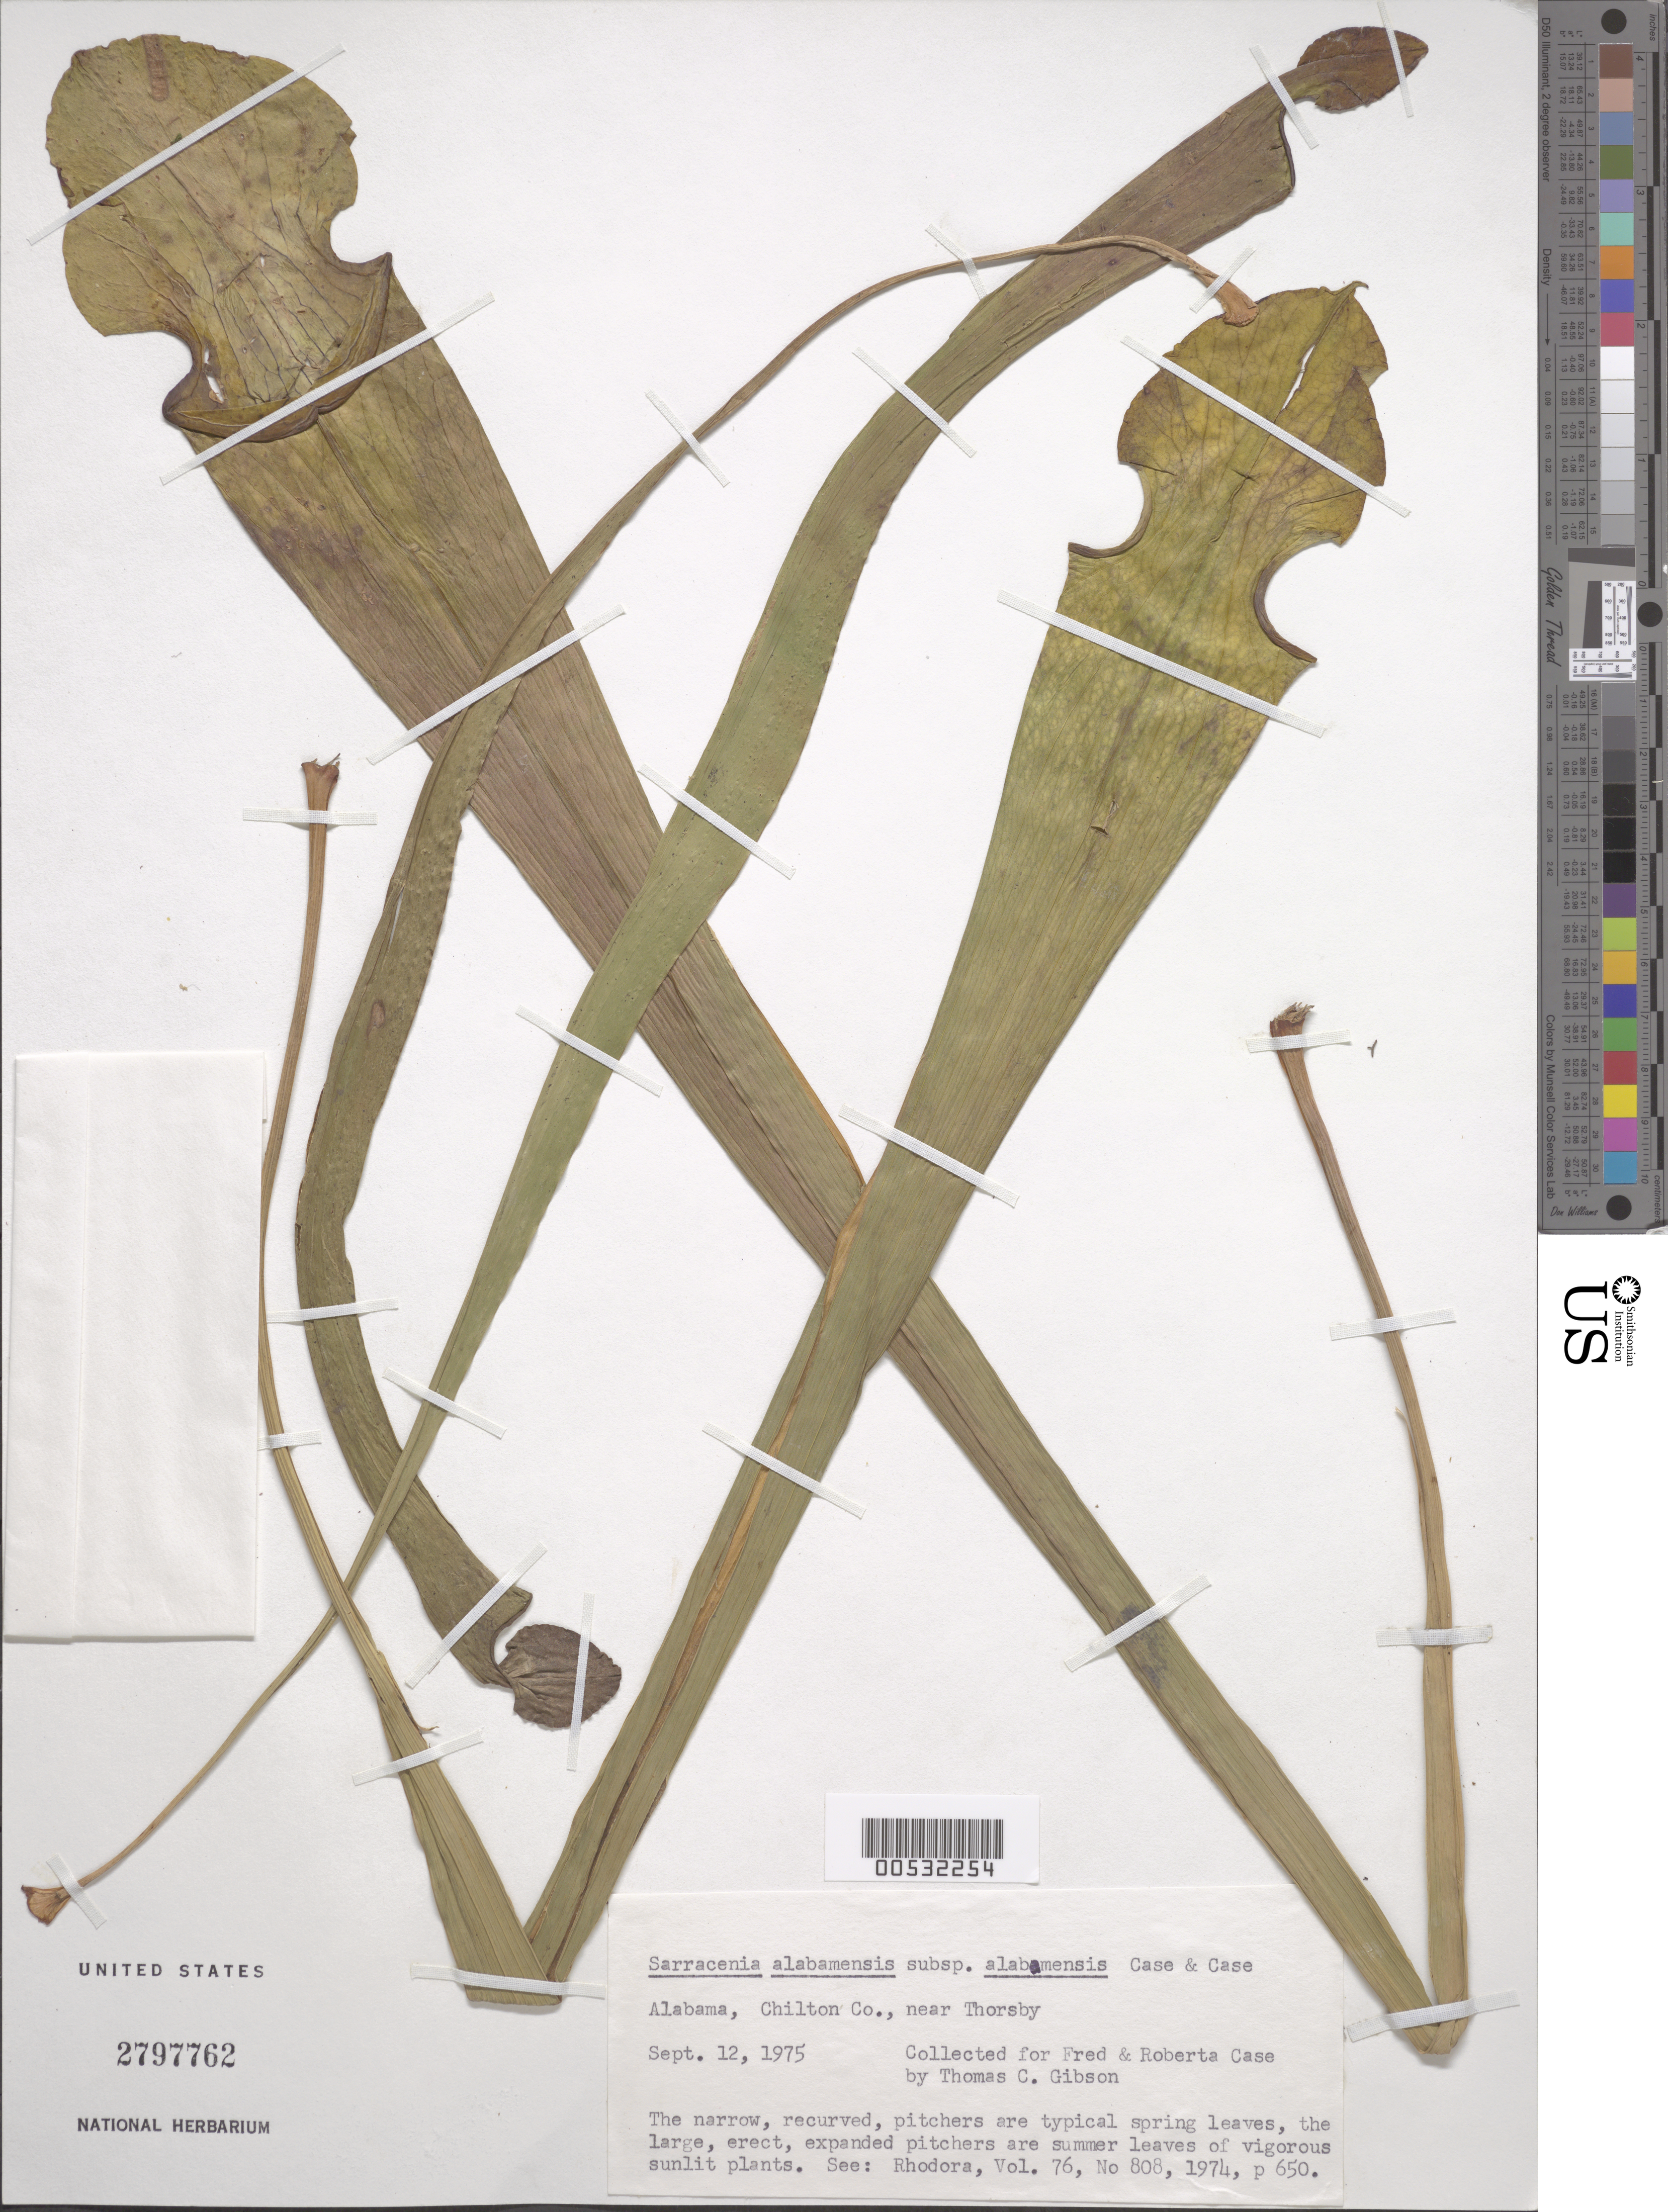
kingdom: Plantae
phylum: Tracheophyta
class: Magnoliopsida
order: Ericales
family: Sarraceniaceae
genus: Sarracenia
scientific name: Sarracenia alabamensis subsp. alabamensis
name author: Case & R.B. Case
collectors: T. C. Gibson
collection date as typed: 12 Sep 1975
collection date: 1975-09-12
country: United States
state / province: Alabama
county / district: Chilton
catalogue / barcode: US 2797762